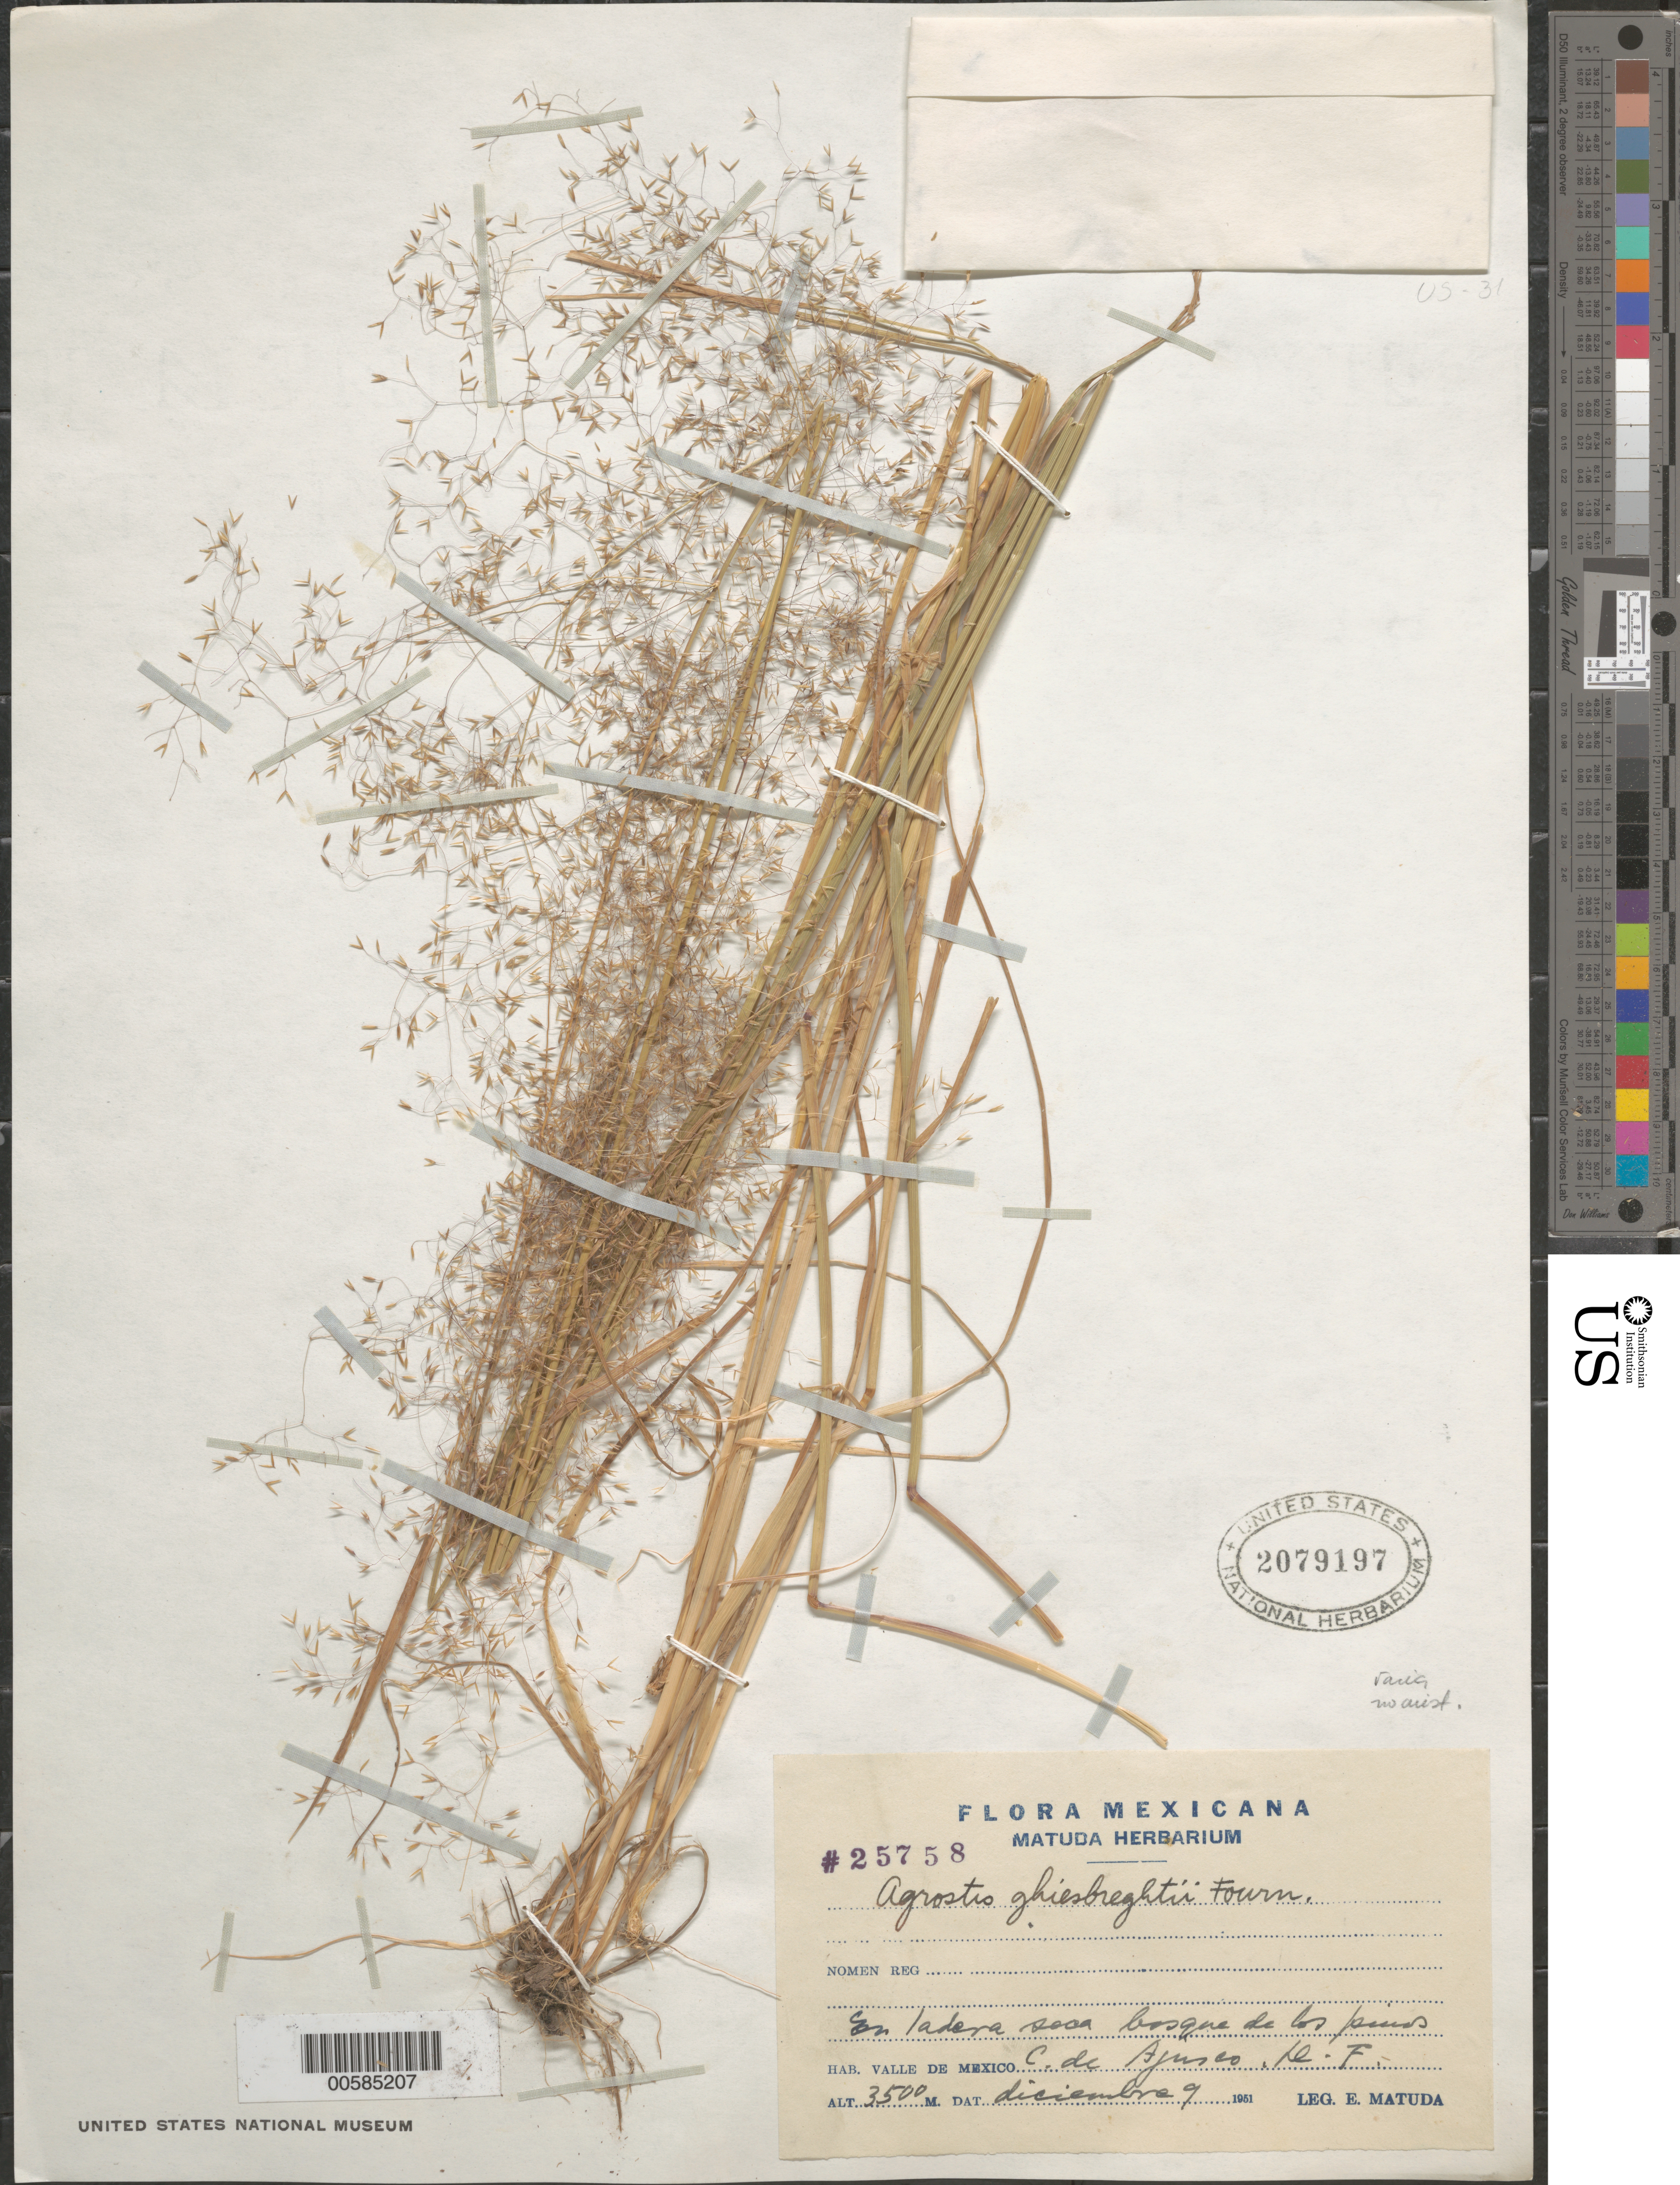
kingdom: Plantae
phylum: Tracheophyta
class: Liliopsida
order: Poales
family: Poaceae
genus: Agrostis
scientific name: Agrostis ghiesbreghtii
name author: E. Fourn.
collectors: E. Matuda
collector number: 25758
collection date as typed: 9 Dec 1951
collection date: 1951-12-09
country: Mexico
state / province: Distrito Federal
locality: C. de Ajusco.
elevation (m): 3500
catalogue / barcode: US 2079197